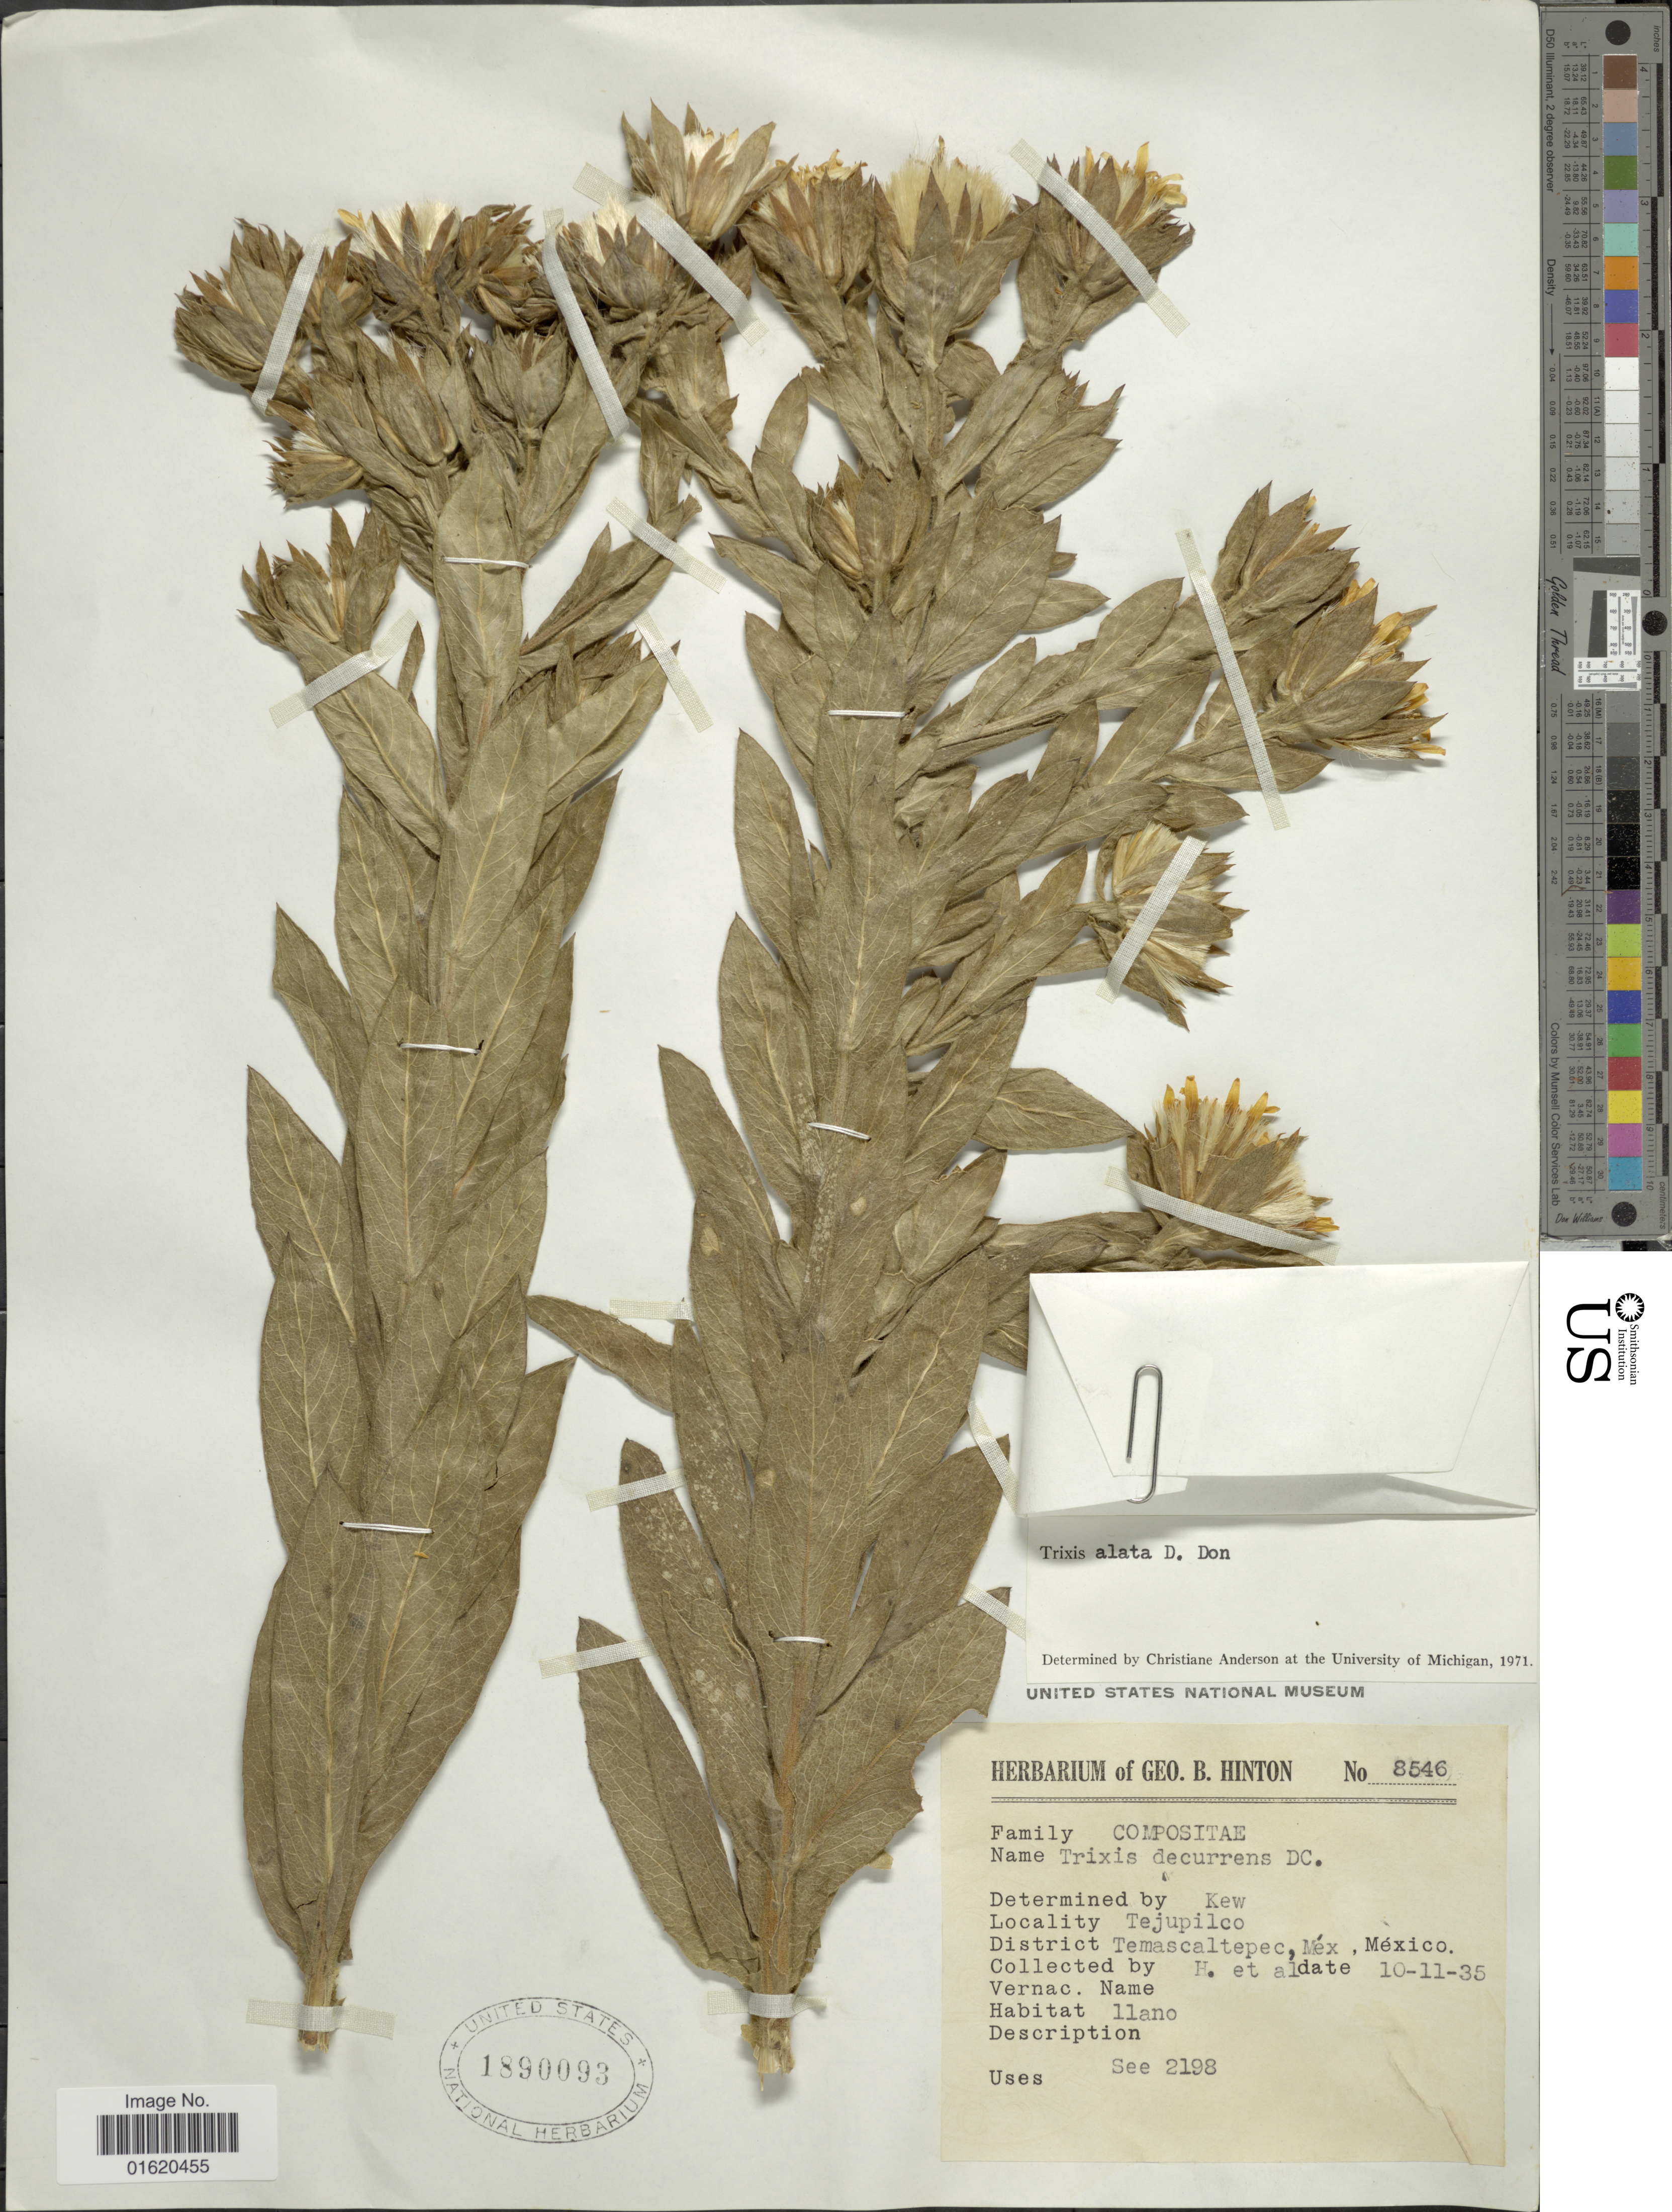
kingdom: Plantae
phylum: Tracheophyta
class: Magnoliopsida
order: Asterales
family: Asteraceae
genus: Trixis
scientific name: Trixis alata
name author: D. Don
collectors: G. B. Hinton & et al.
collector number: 8546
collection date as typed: Transcribed d/m/y: 10/11/35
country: Mexico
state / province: México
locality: Tejupilco, Temascaltepec, Méx., llano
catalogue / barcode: US 1890093